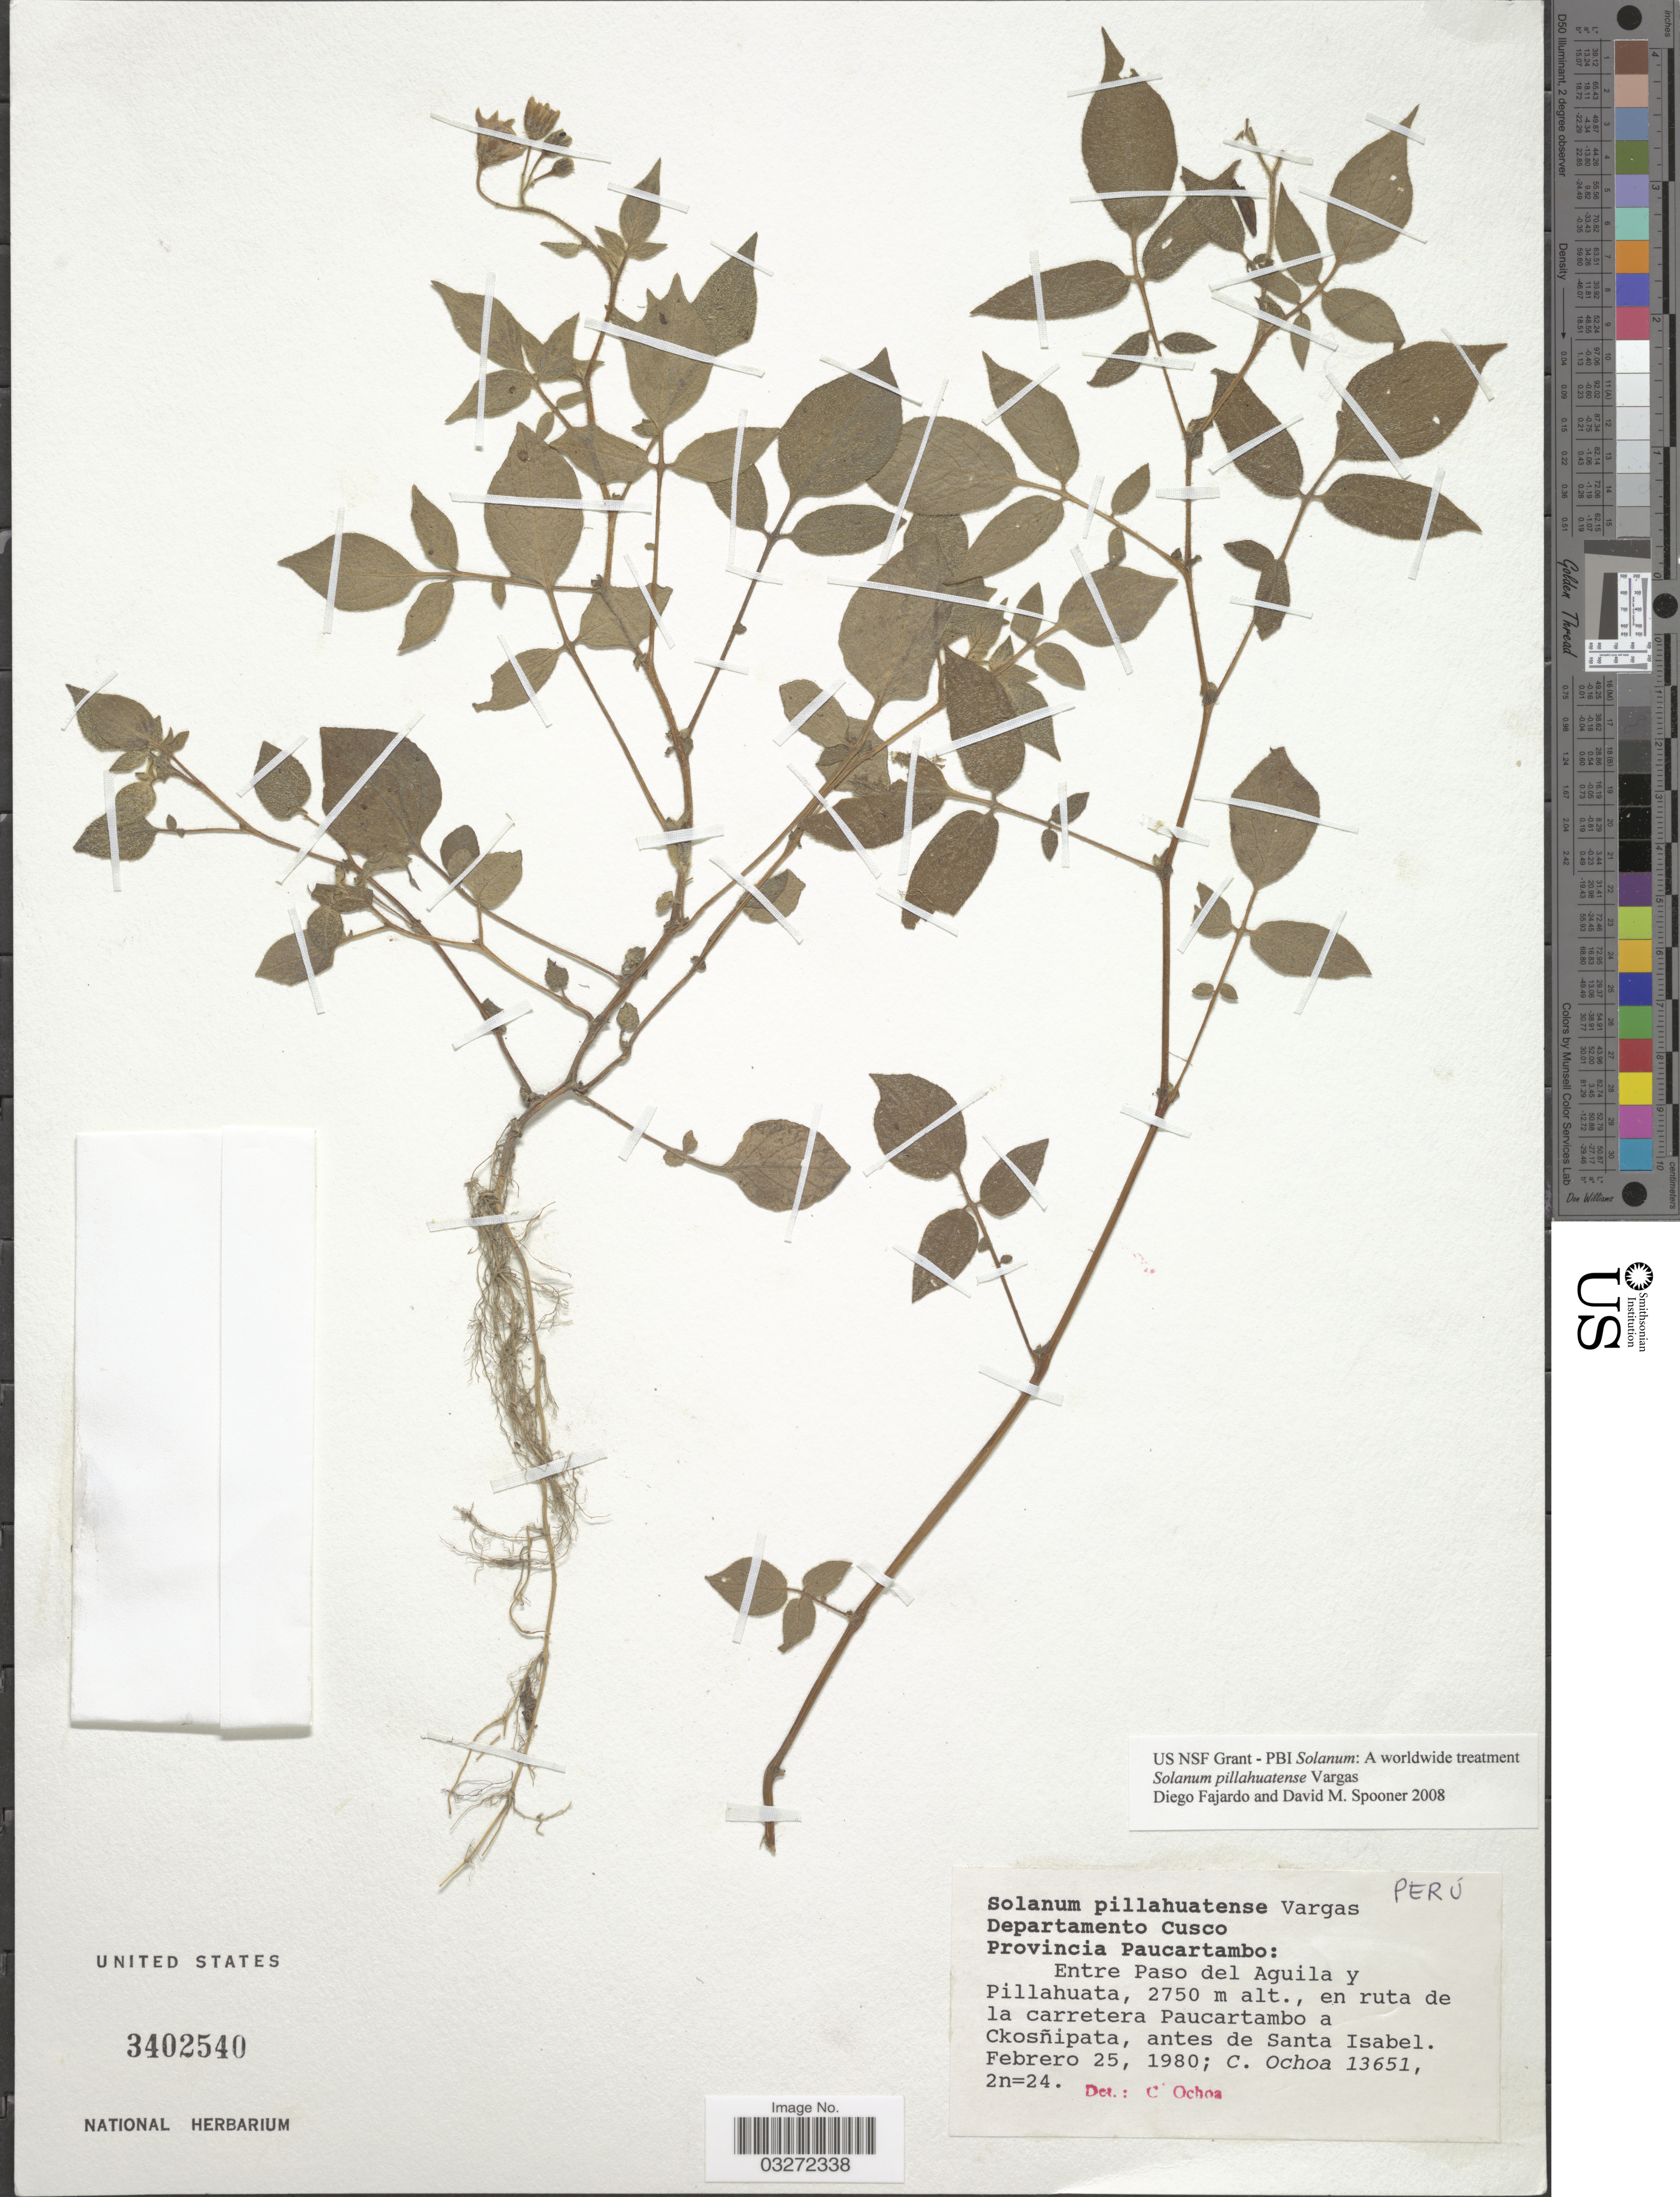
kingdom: Plantae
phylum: Tracheophyta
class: Magnoliopsida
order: Solanales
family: Solanaceae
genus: Solanum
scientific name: Solanum pillahuatense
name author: Vargas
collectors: C. Ochoa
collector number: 13651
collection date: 1980-02-25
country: Peru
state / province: Cusco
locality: Departamento Cusco, Provincia Paucartambo: Entre Paso del Aguila y Pillahuata, en ruta de la carretera Paucartambo a Ckosñipata, antes de Santa Isabel.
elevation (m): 2750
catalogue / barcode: US 3402540